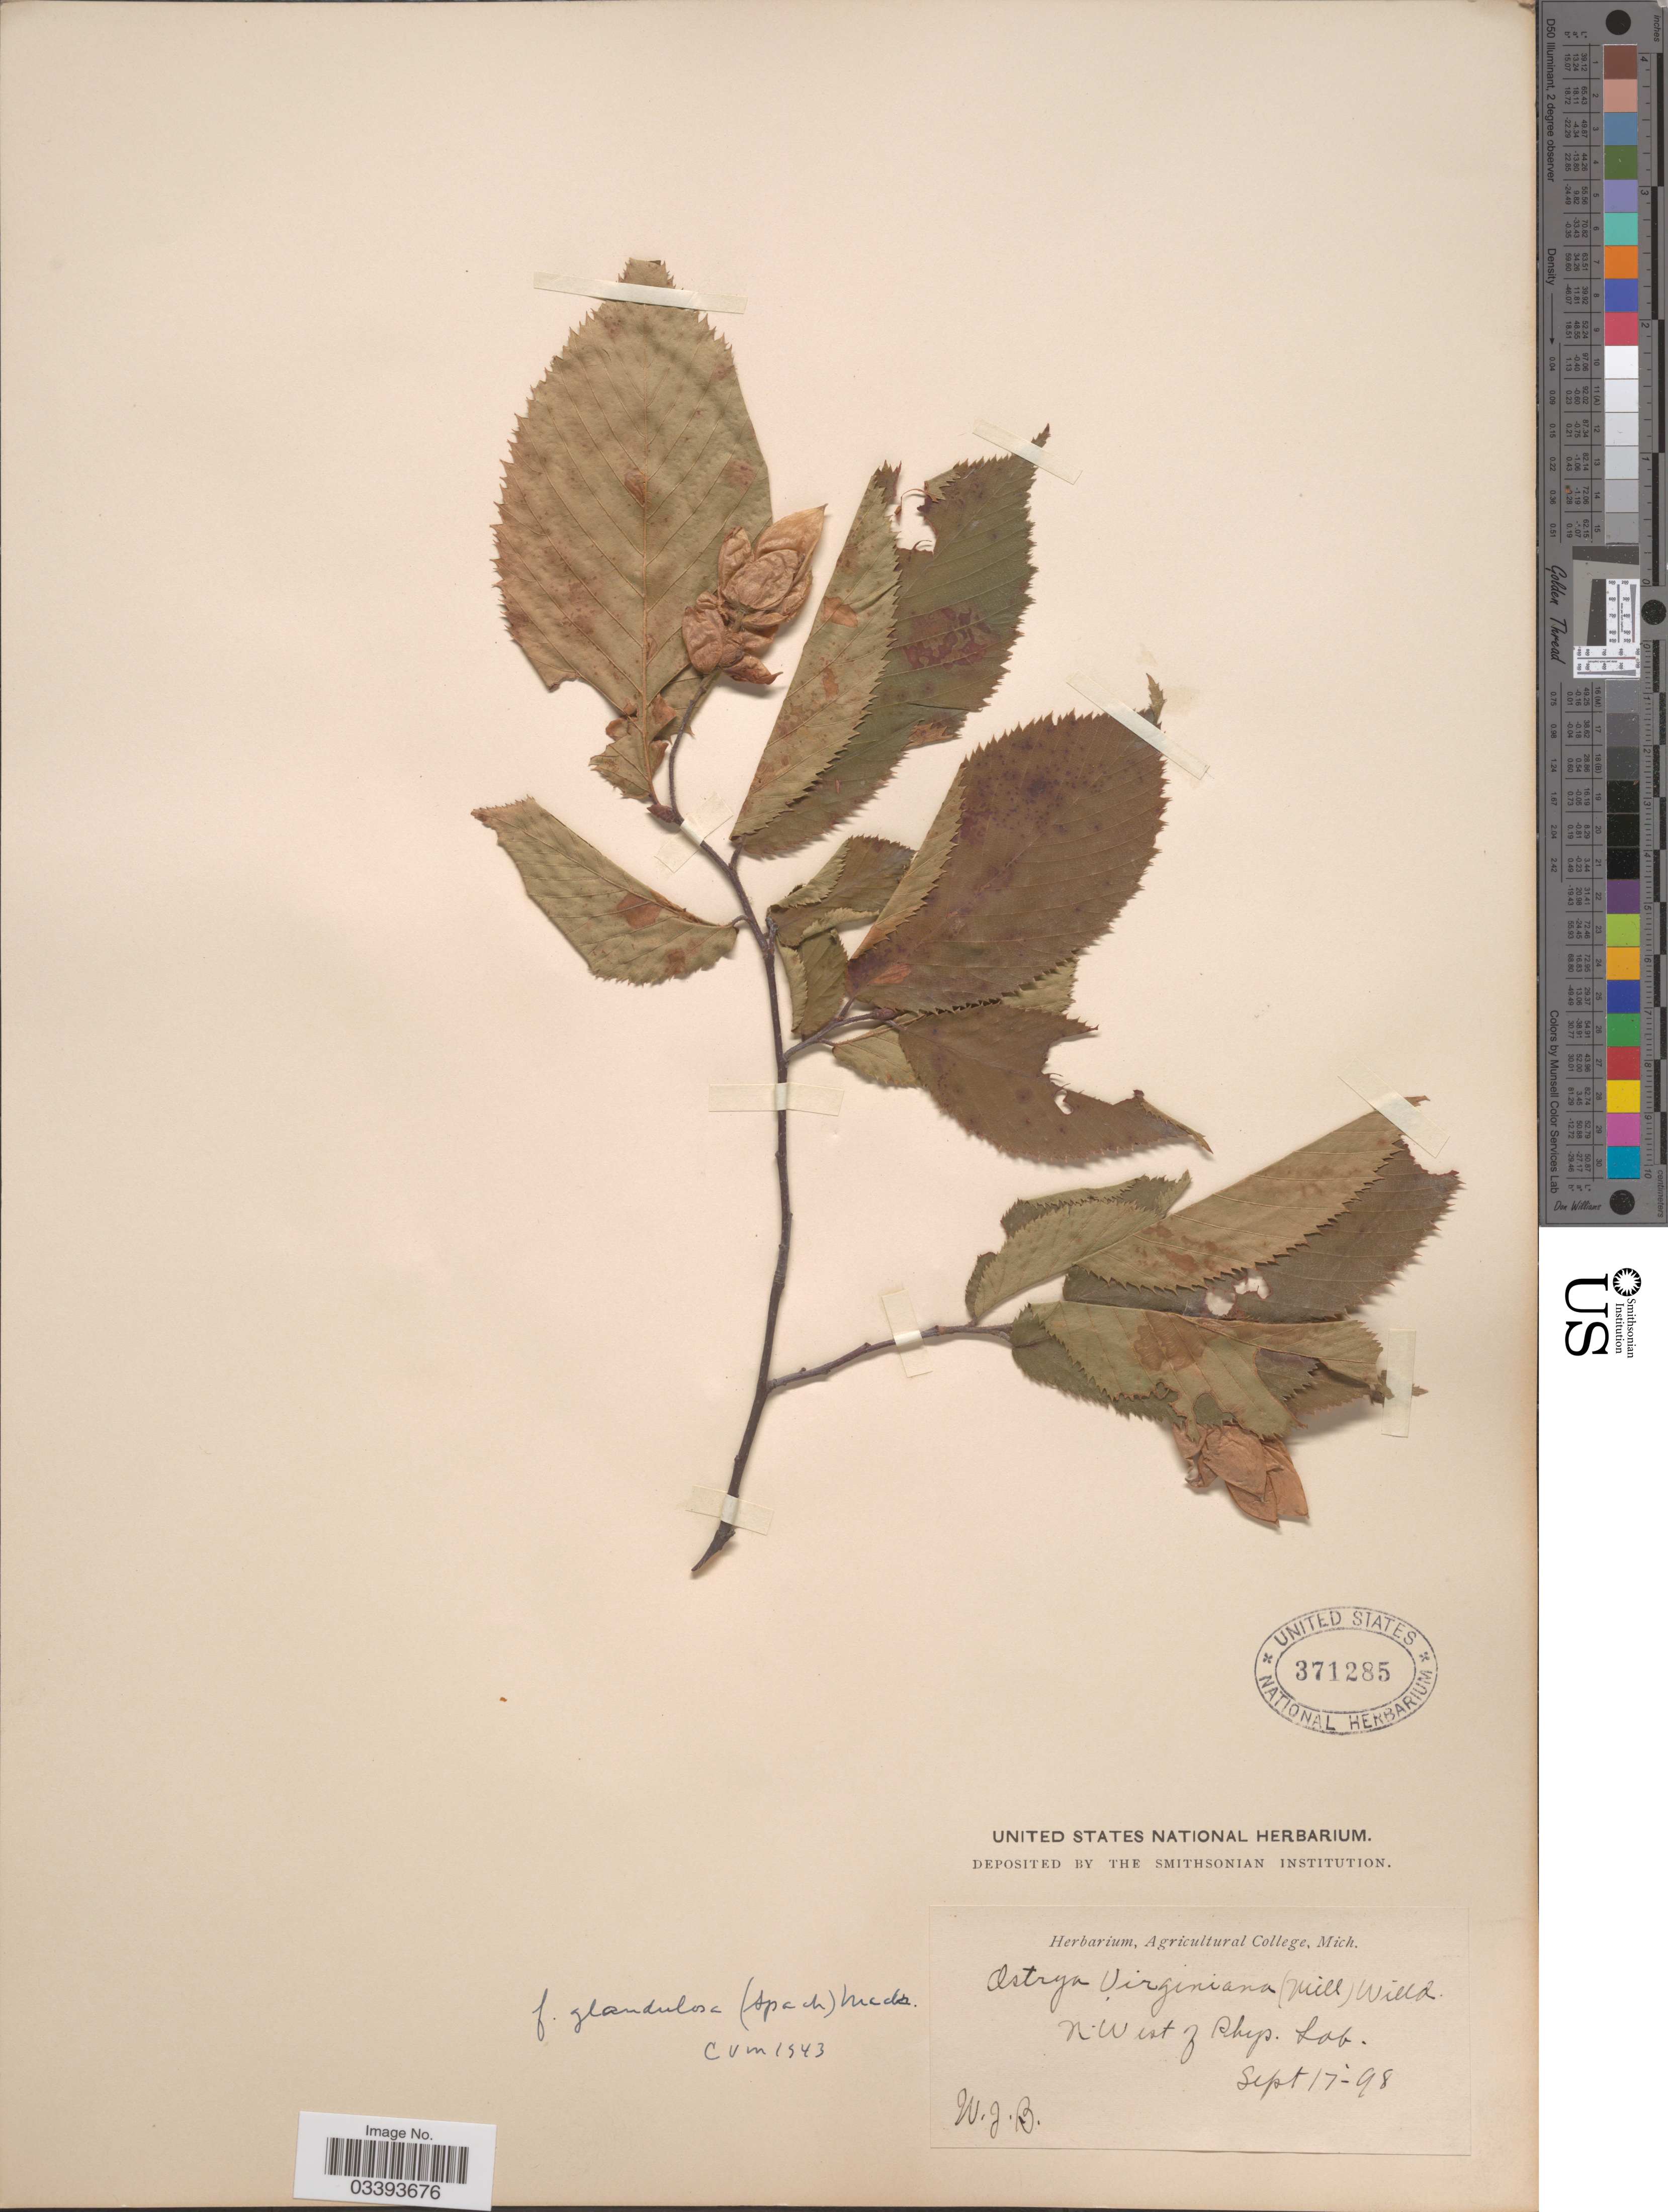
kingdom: Plantae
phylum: Tracheophyta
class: Magnoliopsida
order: Fagales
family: Betulaceae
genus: Ostrya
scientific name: Ostrya virginiana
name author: (Mill.) K. Koch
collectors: W.J.B.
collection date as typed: Transcribed d/m/y: 17/9/98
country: United States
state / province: Michigan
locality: N. West of Phys. Lab.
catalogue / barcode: US 371285